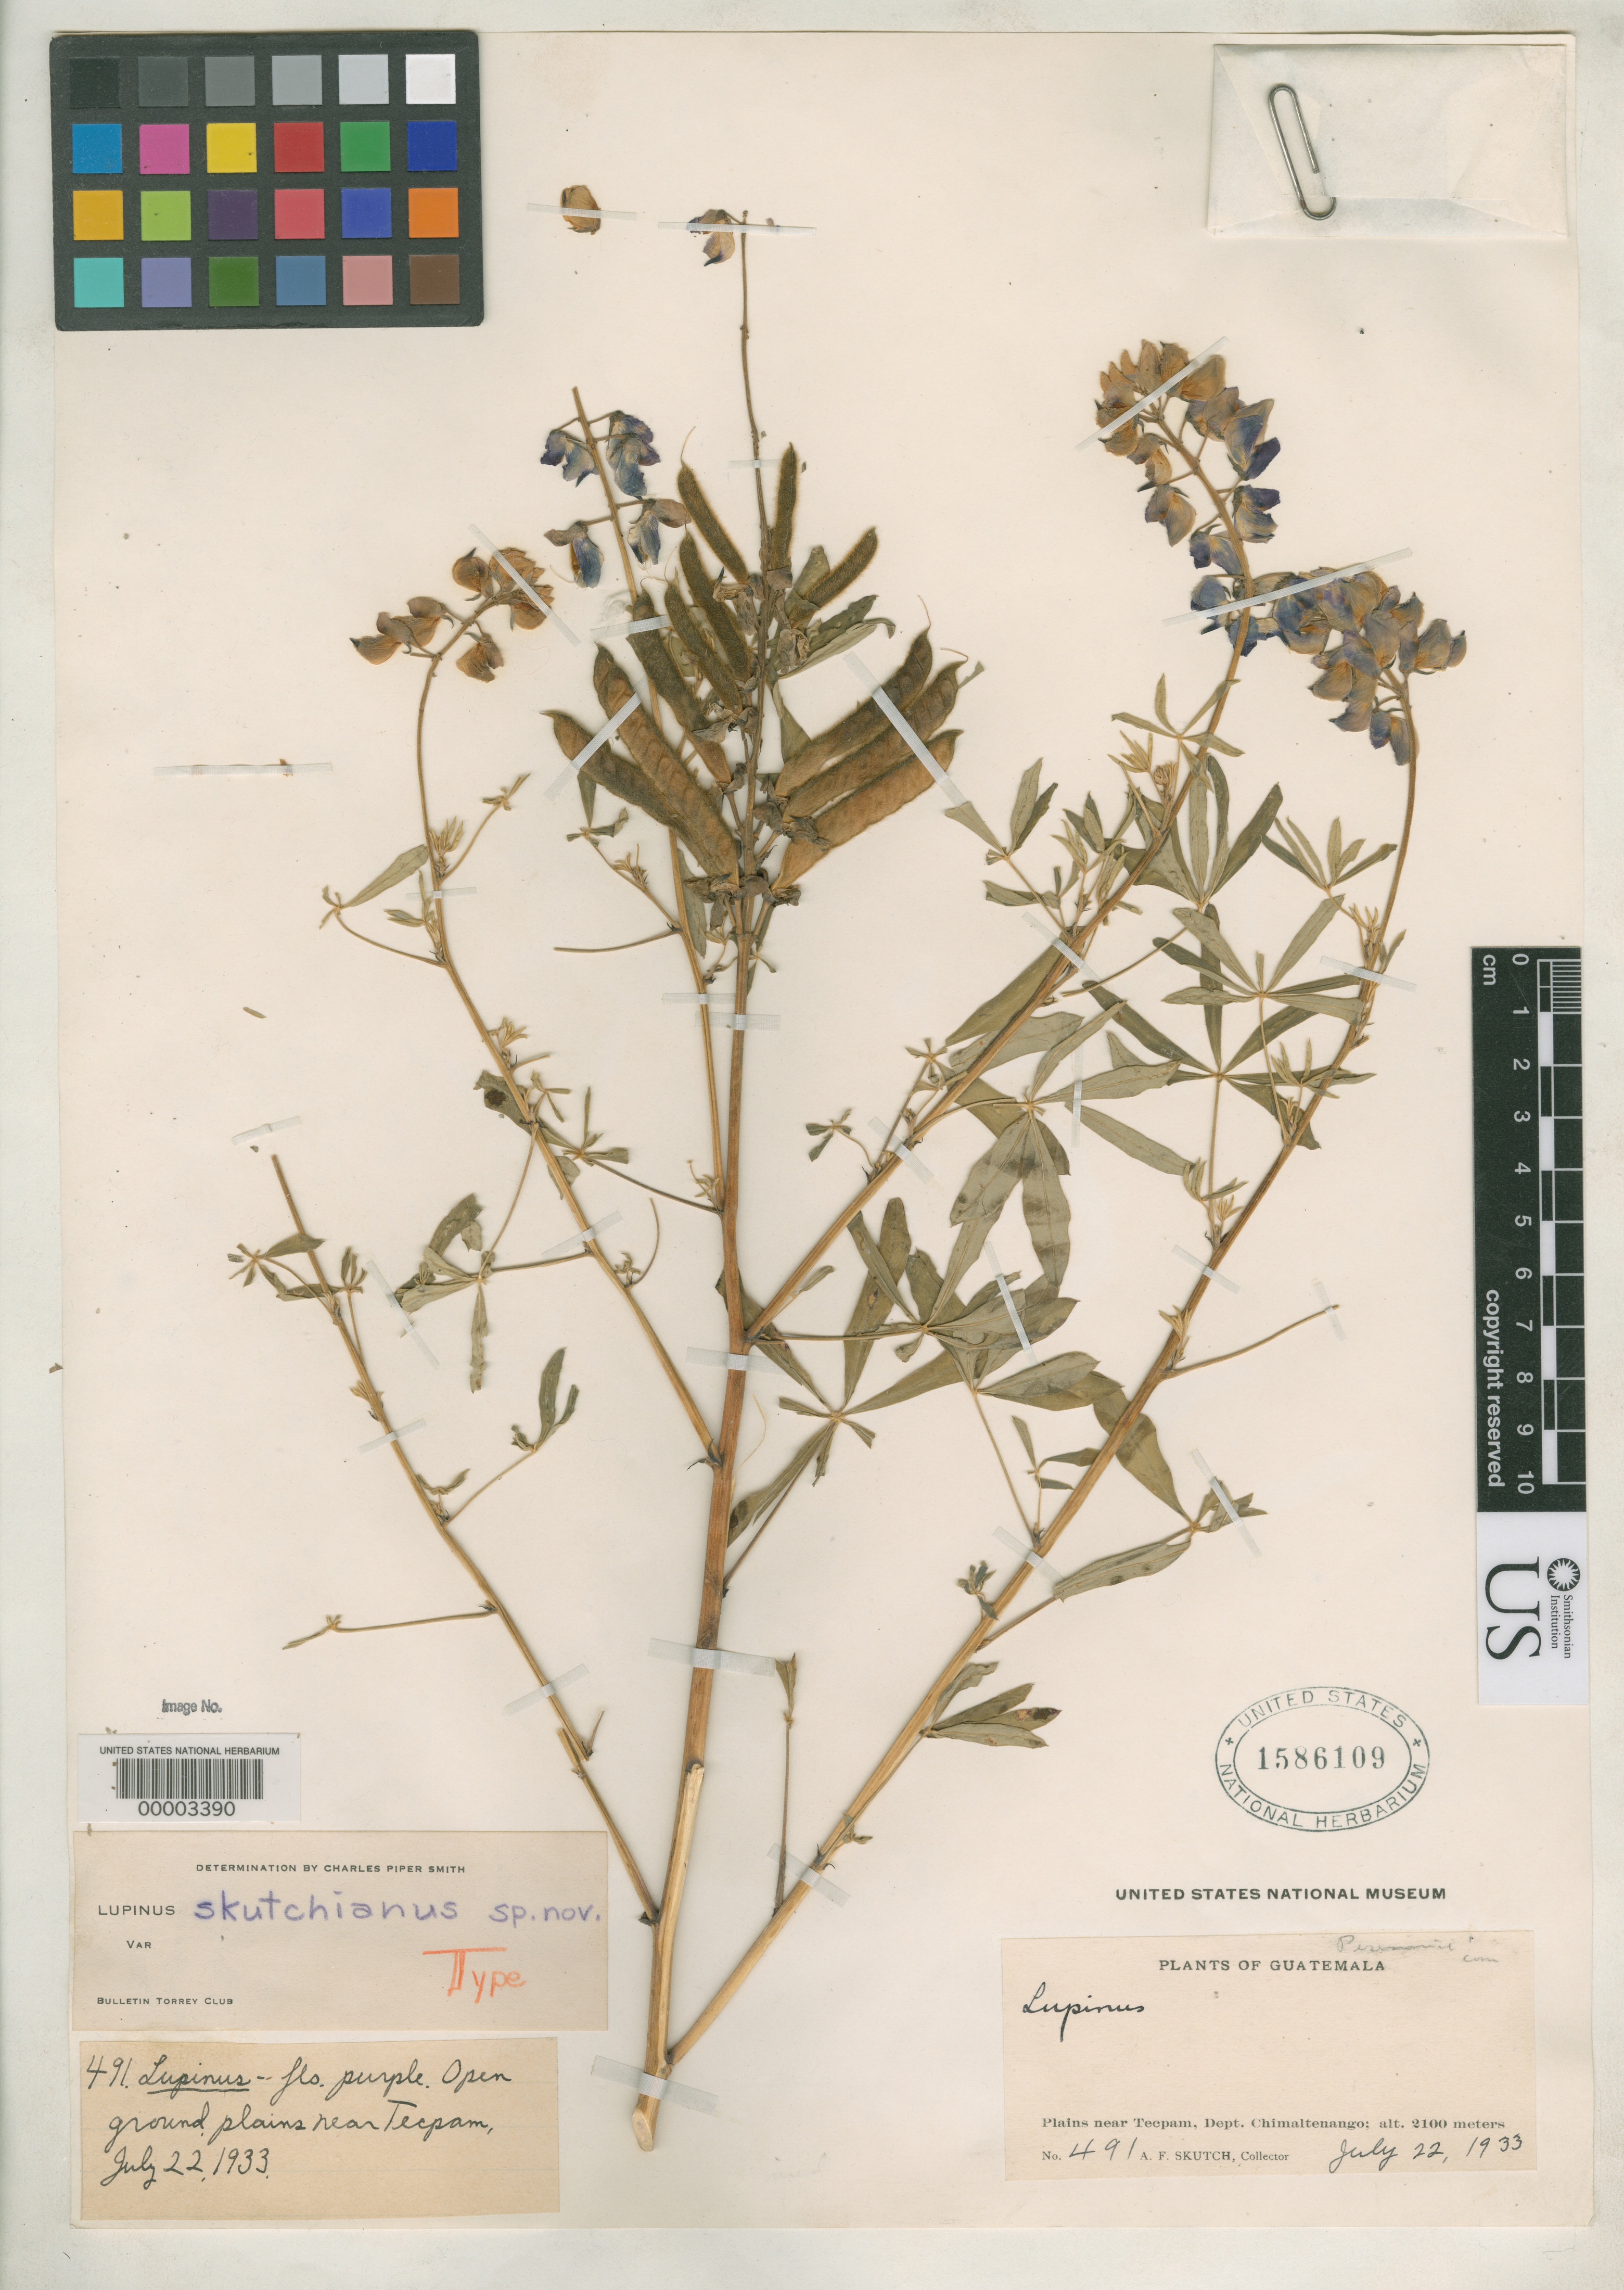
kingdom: Plantae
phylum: Tracheophyta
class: Magnoliopsida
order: Fabales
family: Fabaceae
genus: Lupinus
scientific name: Lupinus skutchianus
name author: C.P. Sm.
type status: Holotype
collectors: A. F. Skutch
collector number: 491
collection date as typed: Jul 1933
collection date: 1933-07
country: Guatemala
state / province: Chimaltenango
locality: Near Tecpan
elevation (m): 2100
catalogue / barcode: US 1586109